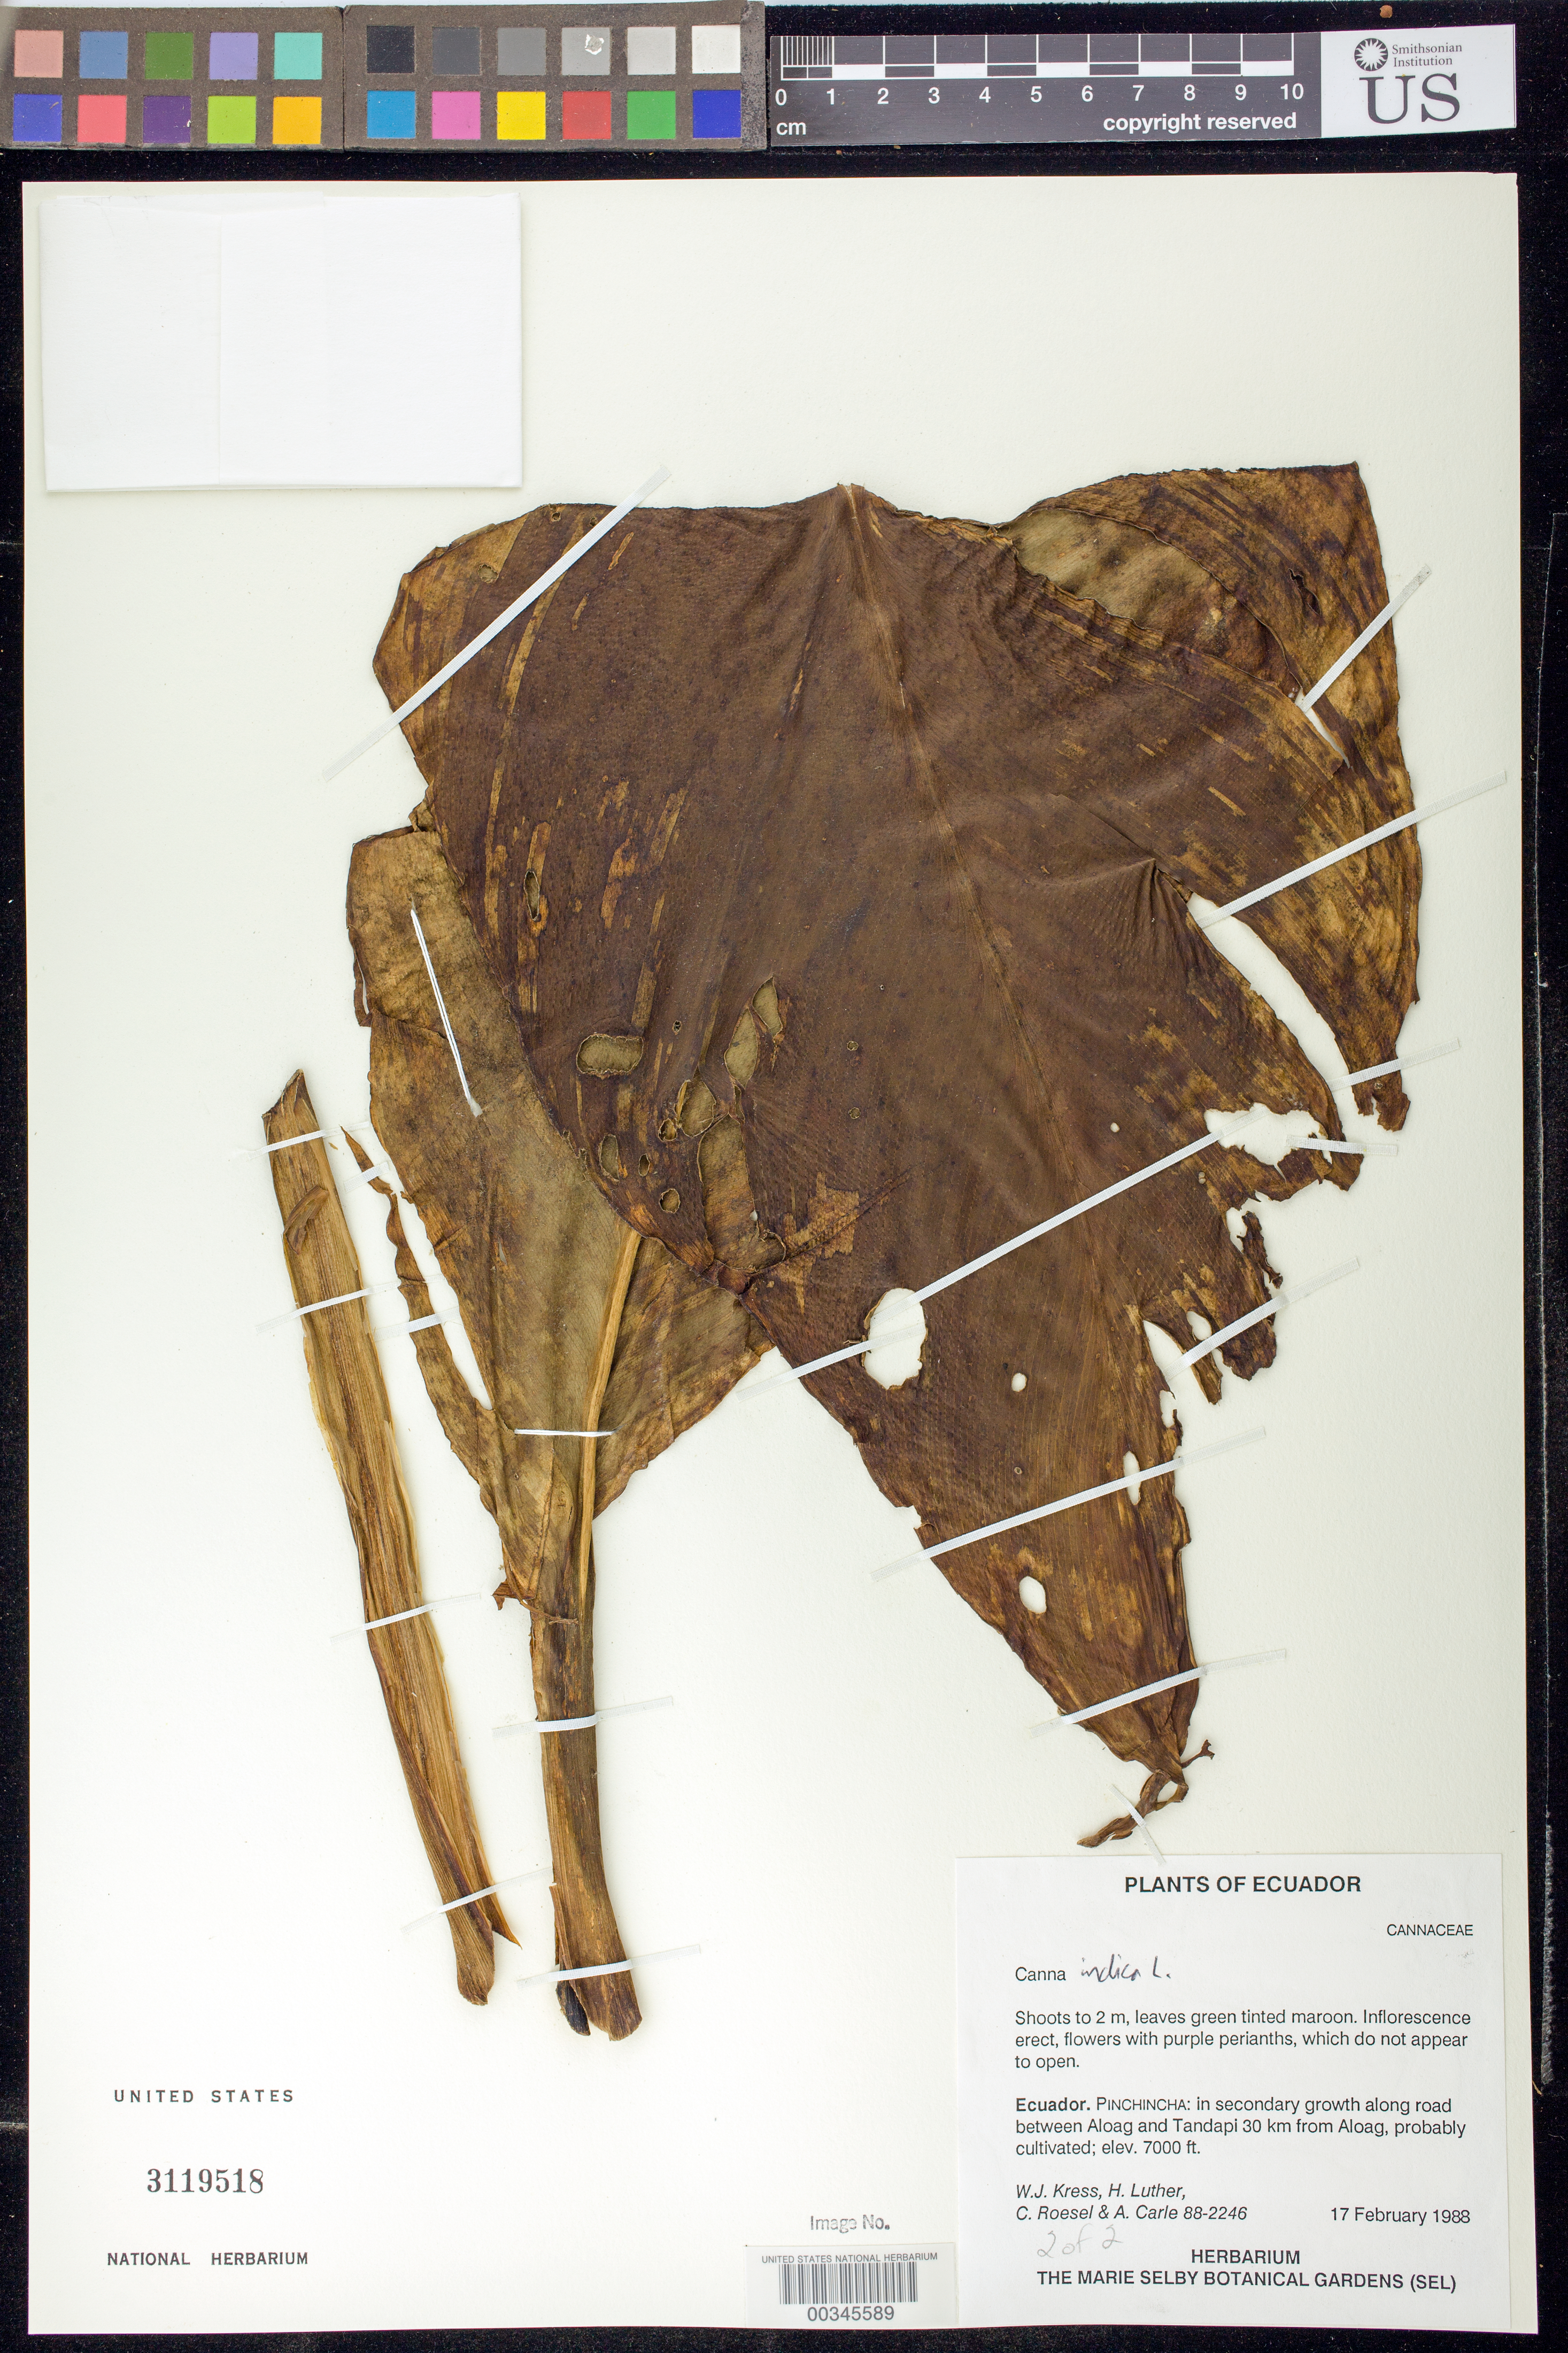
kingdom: Plantae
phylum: Tracheophyta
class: Liliopsida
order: Zingiberales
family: Cannaceae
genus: Canna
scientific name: Canna indica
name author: L.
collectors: W. J. Kress, Harry E. Luther, C. S. Roesel & A. Carle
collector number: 88-2246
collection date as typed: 17 Feb 1988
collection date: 1988-02-17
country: Ecuador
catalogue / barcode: US 3119518